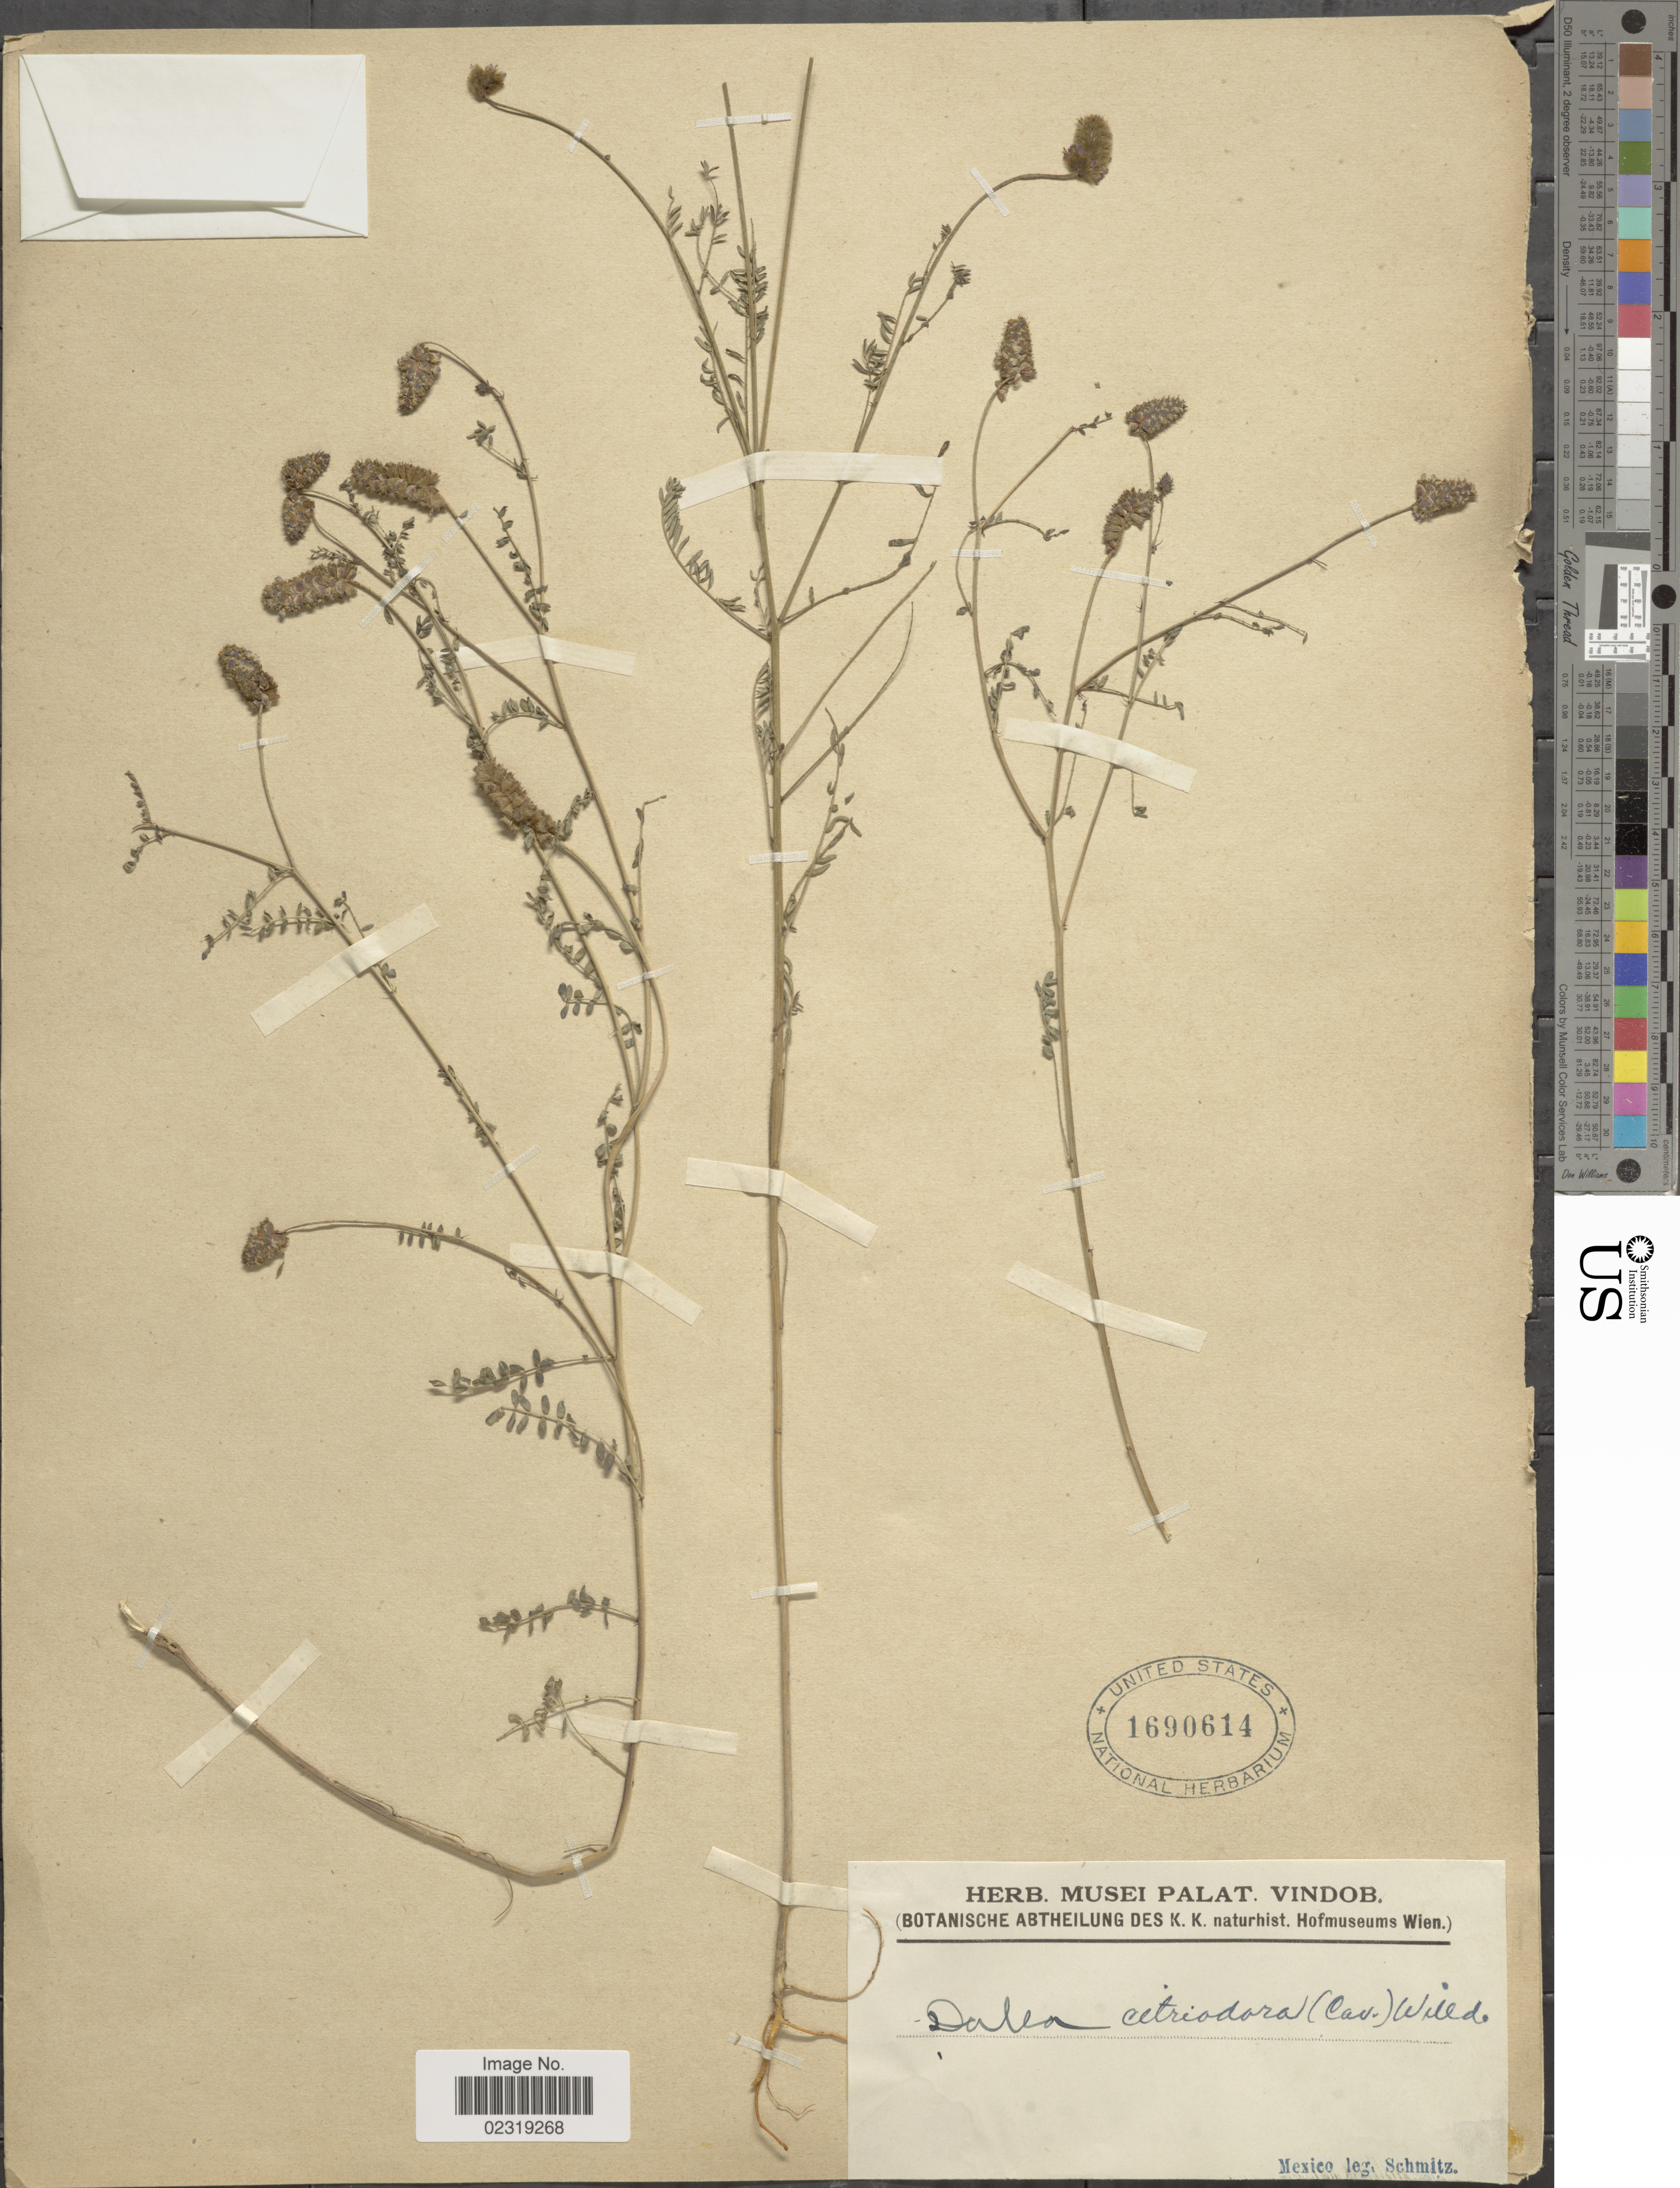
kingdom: Plantae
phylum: Tracheophyta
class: Magnoliopsida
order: Fabales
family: Fabaceae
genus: Dalea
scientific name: Dalea foliolosa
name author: (Aiton) Barneby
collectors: -. Schmitz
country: Mexico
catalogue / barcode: US 1690614